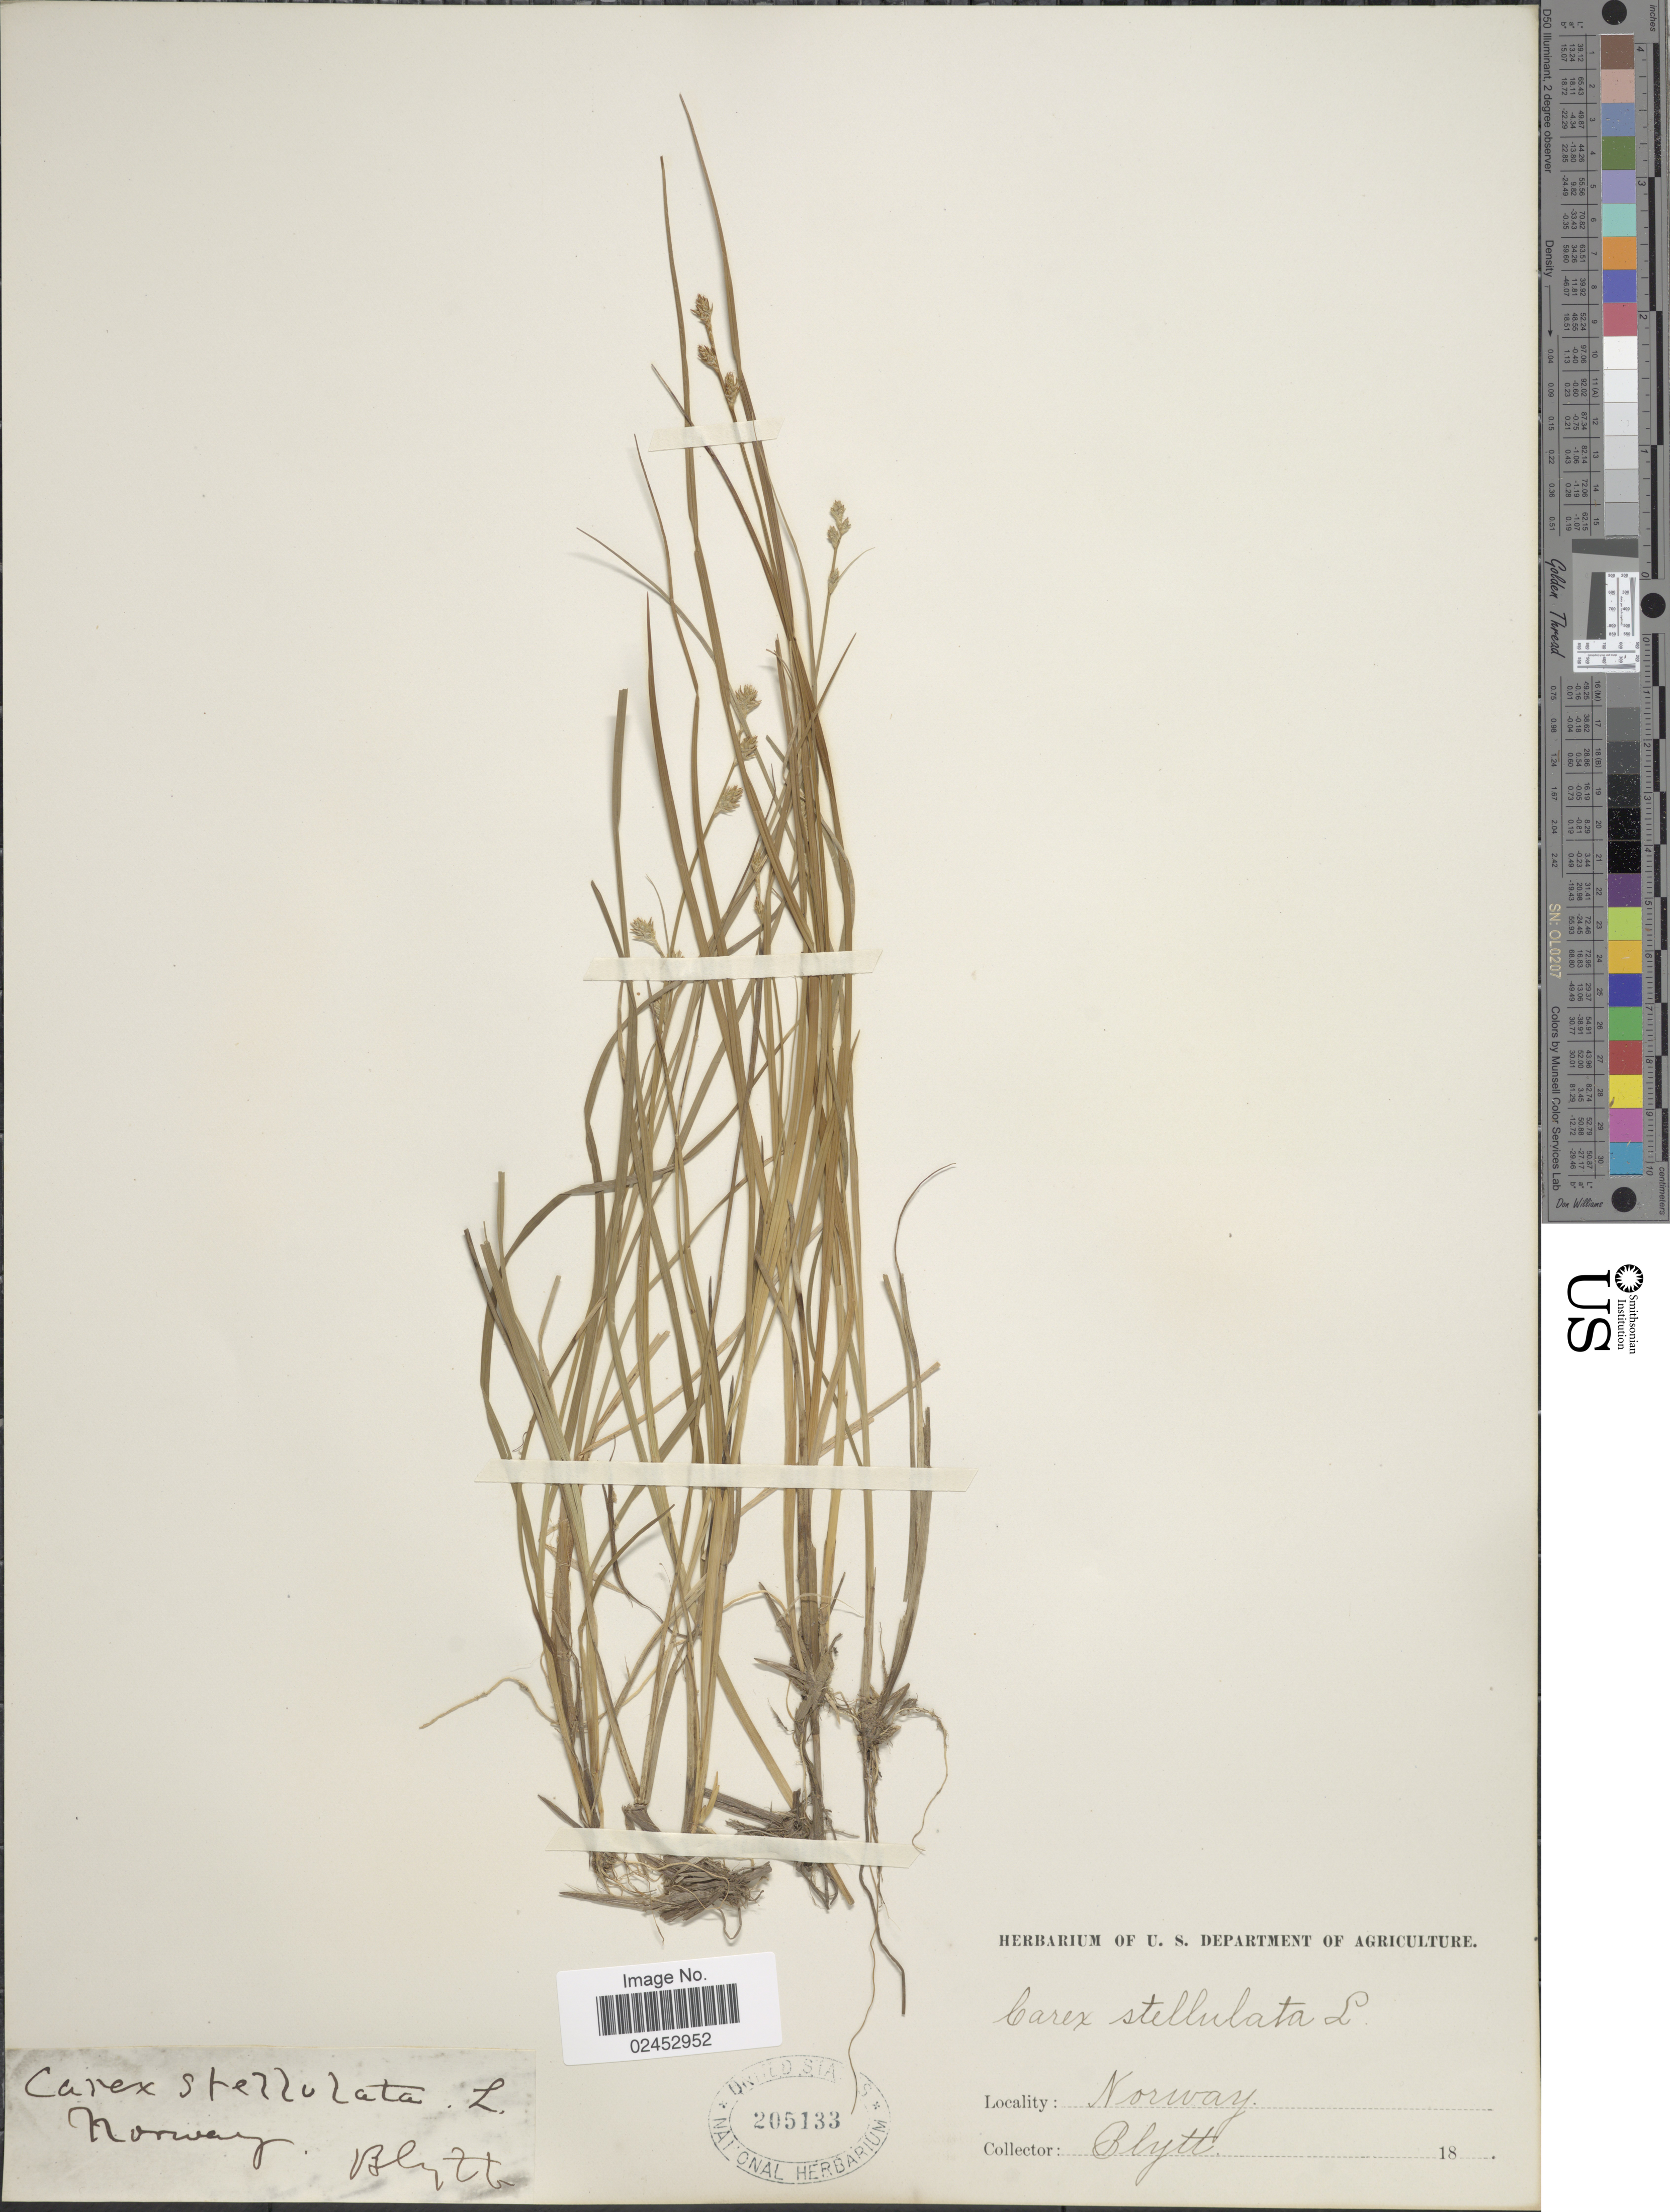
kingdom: Plantae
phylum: Tracheophyta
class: Liliopsida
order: Poales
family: Cyperaceae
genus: Carex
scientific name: Carex echinata subsp. echinata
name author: Murray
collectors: Blytt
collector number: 670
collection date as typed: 18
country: Norway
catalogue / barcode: US 205133